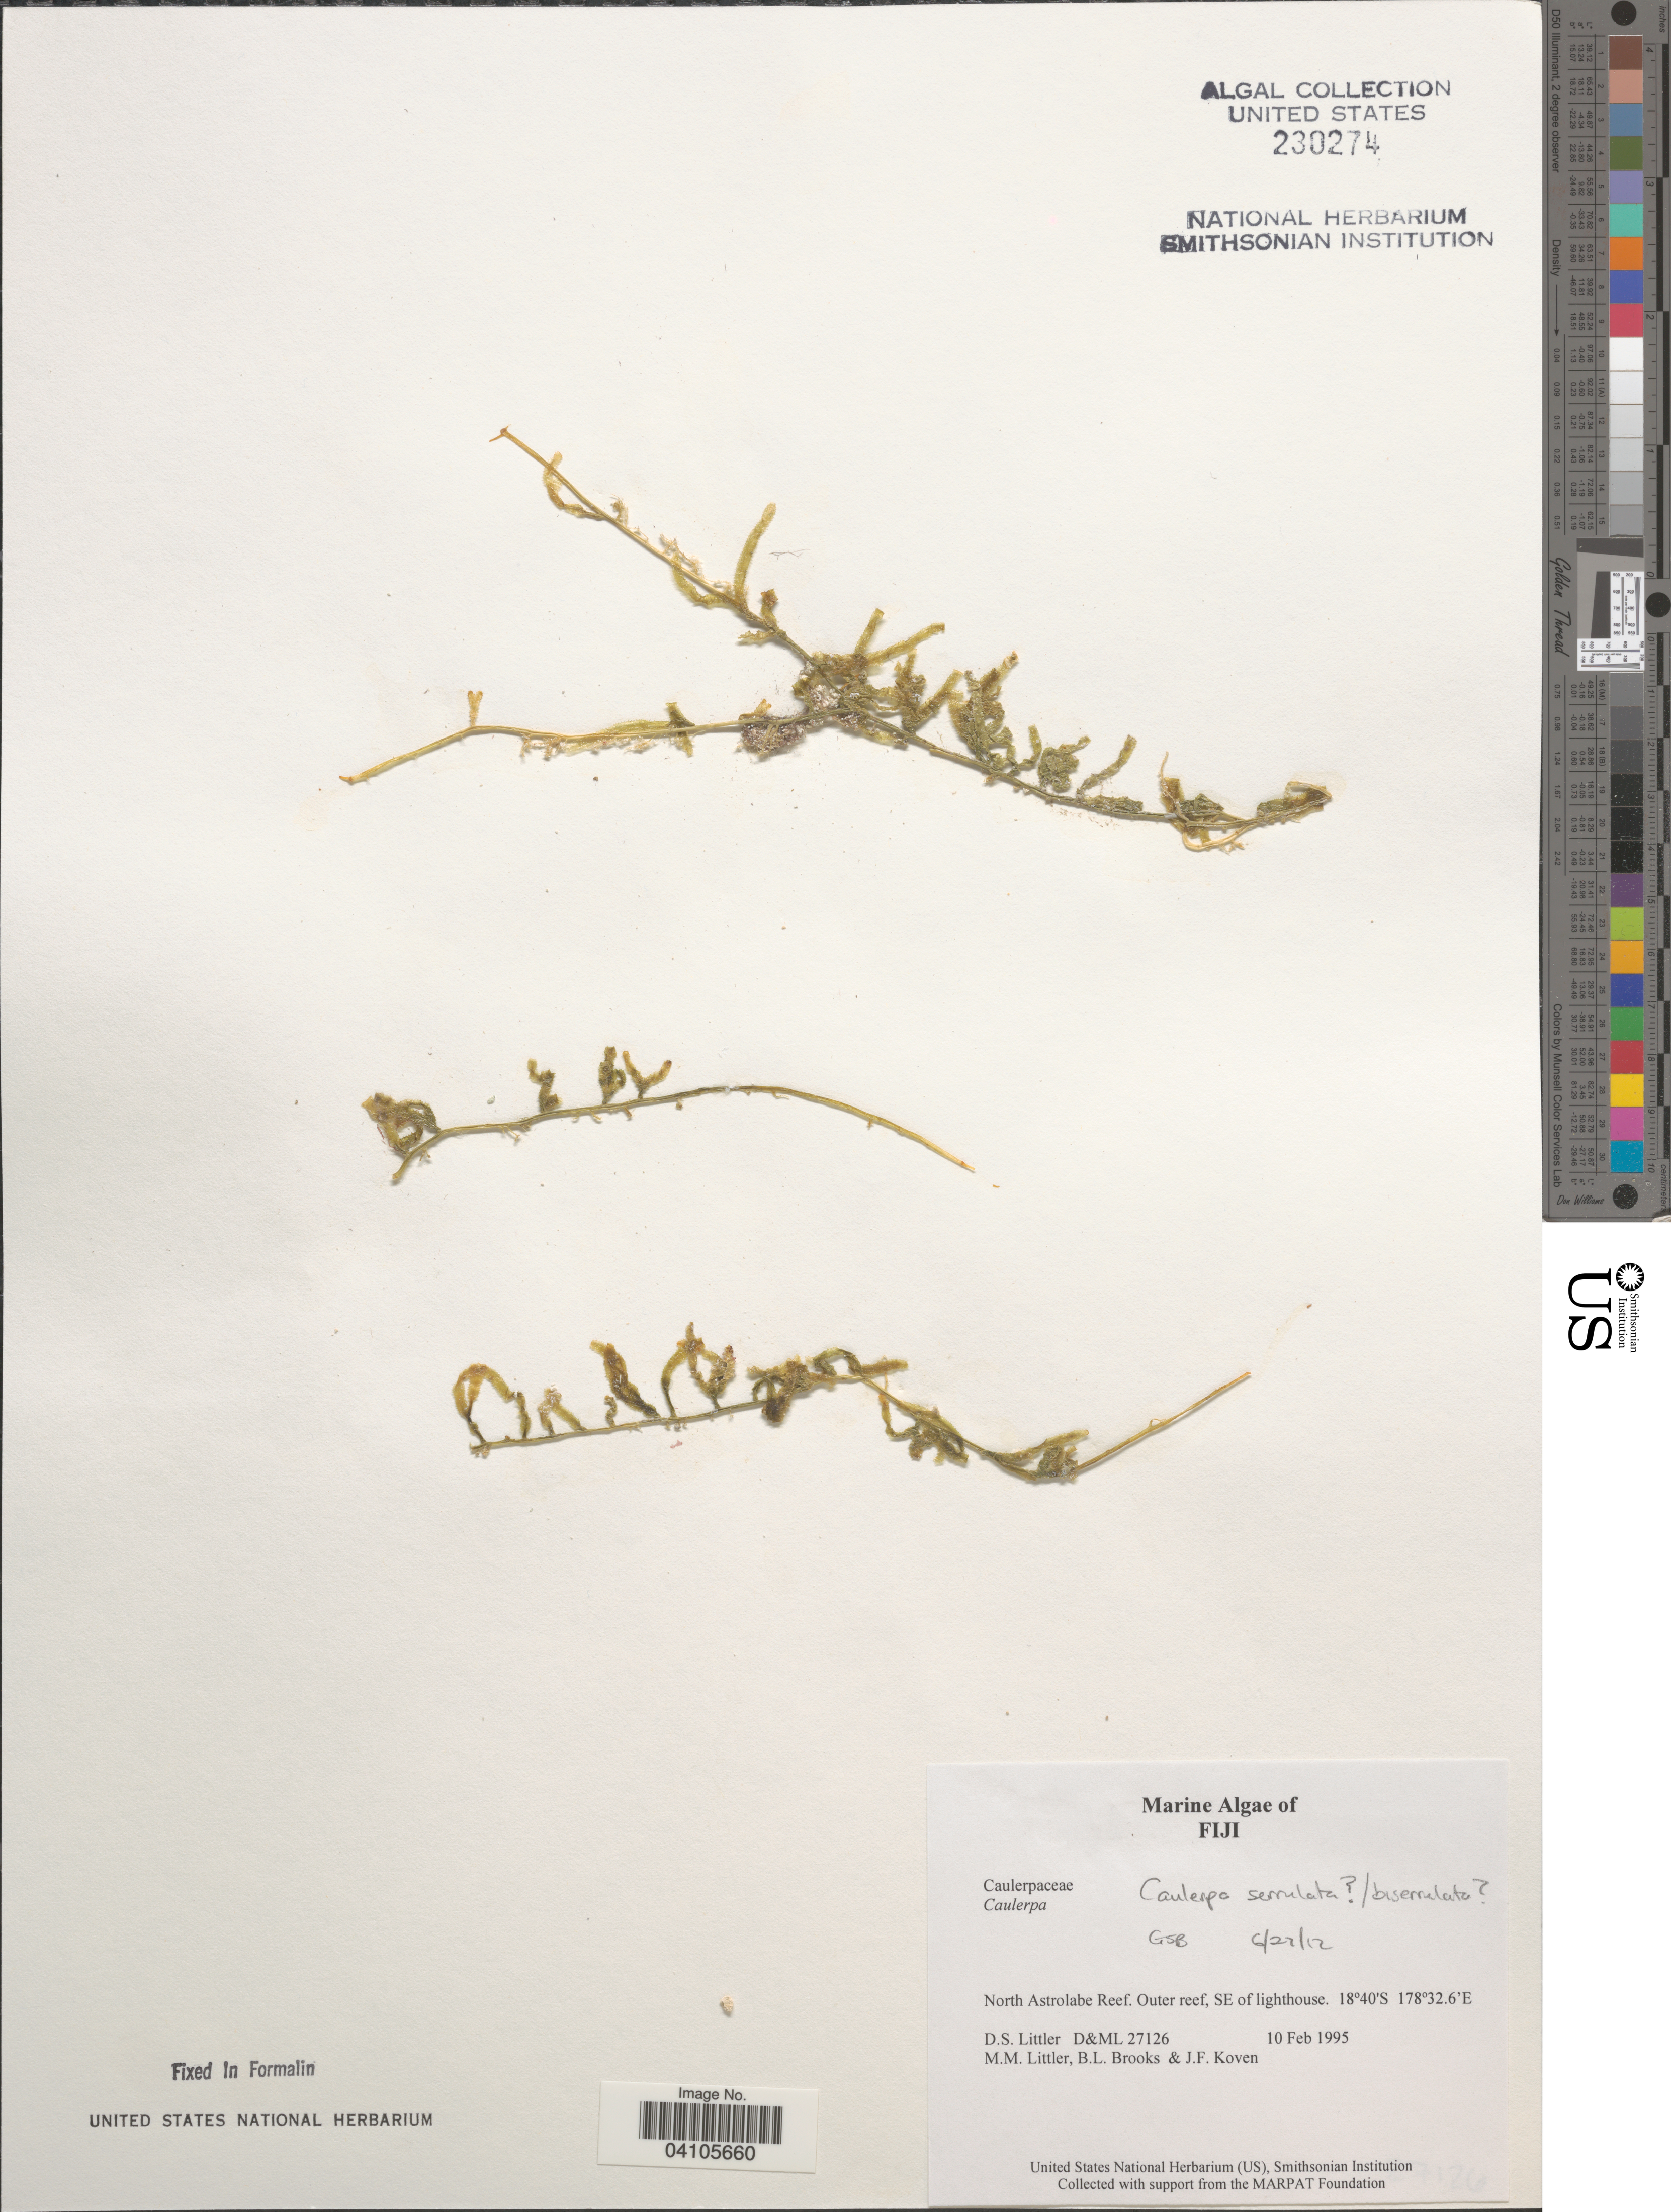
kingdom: Plantae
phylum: Chlorophyta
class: Ulvophyceae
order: Bryopsidales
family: Caulerpaceae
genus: Caulerpa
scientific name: Caulerpa serrulata var. boryana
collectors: D. S. Littler, B. Brooks & J. Koven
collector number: D&ML 27126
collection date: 1995-02-10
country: Fiji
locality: North Astrolabe Reef. Outer reef, SE of lighthouse.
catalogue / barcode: US 230274